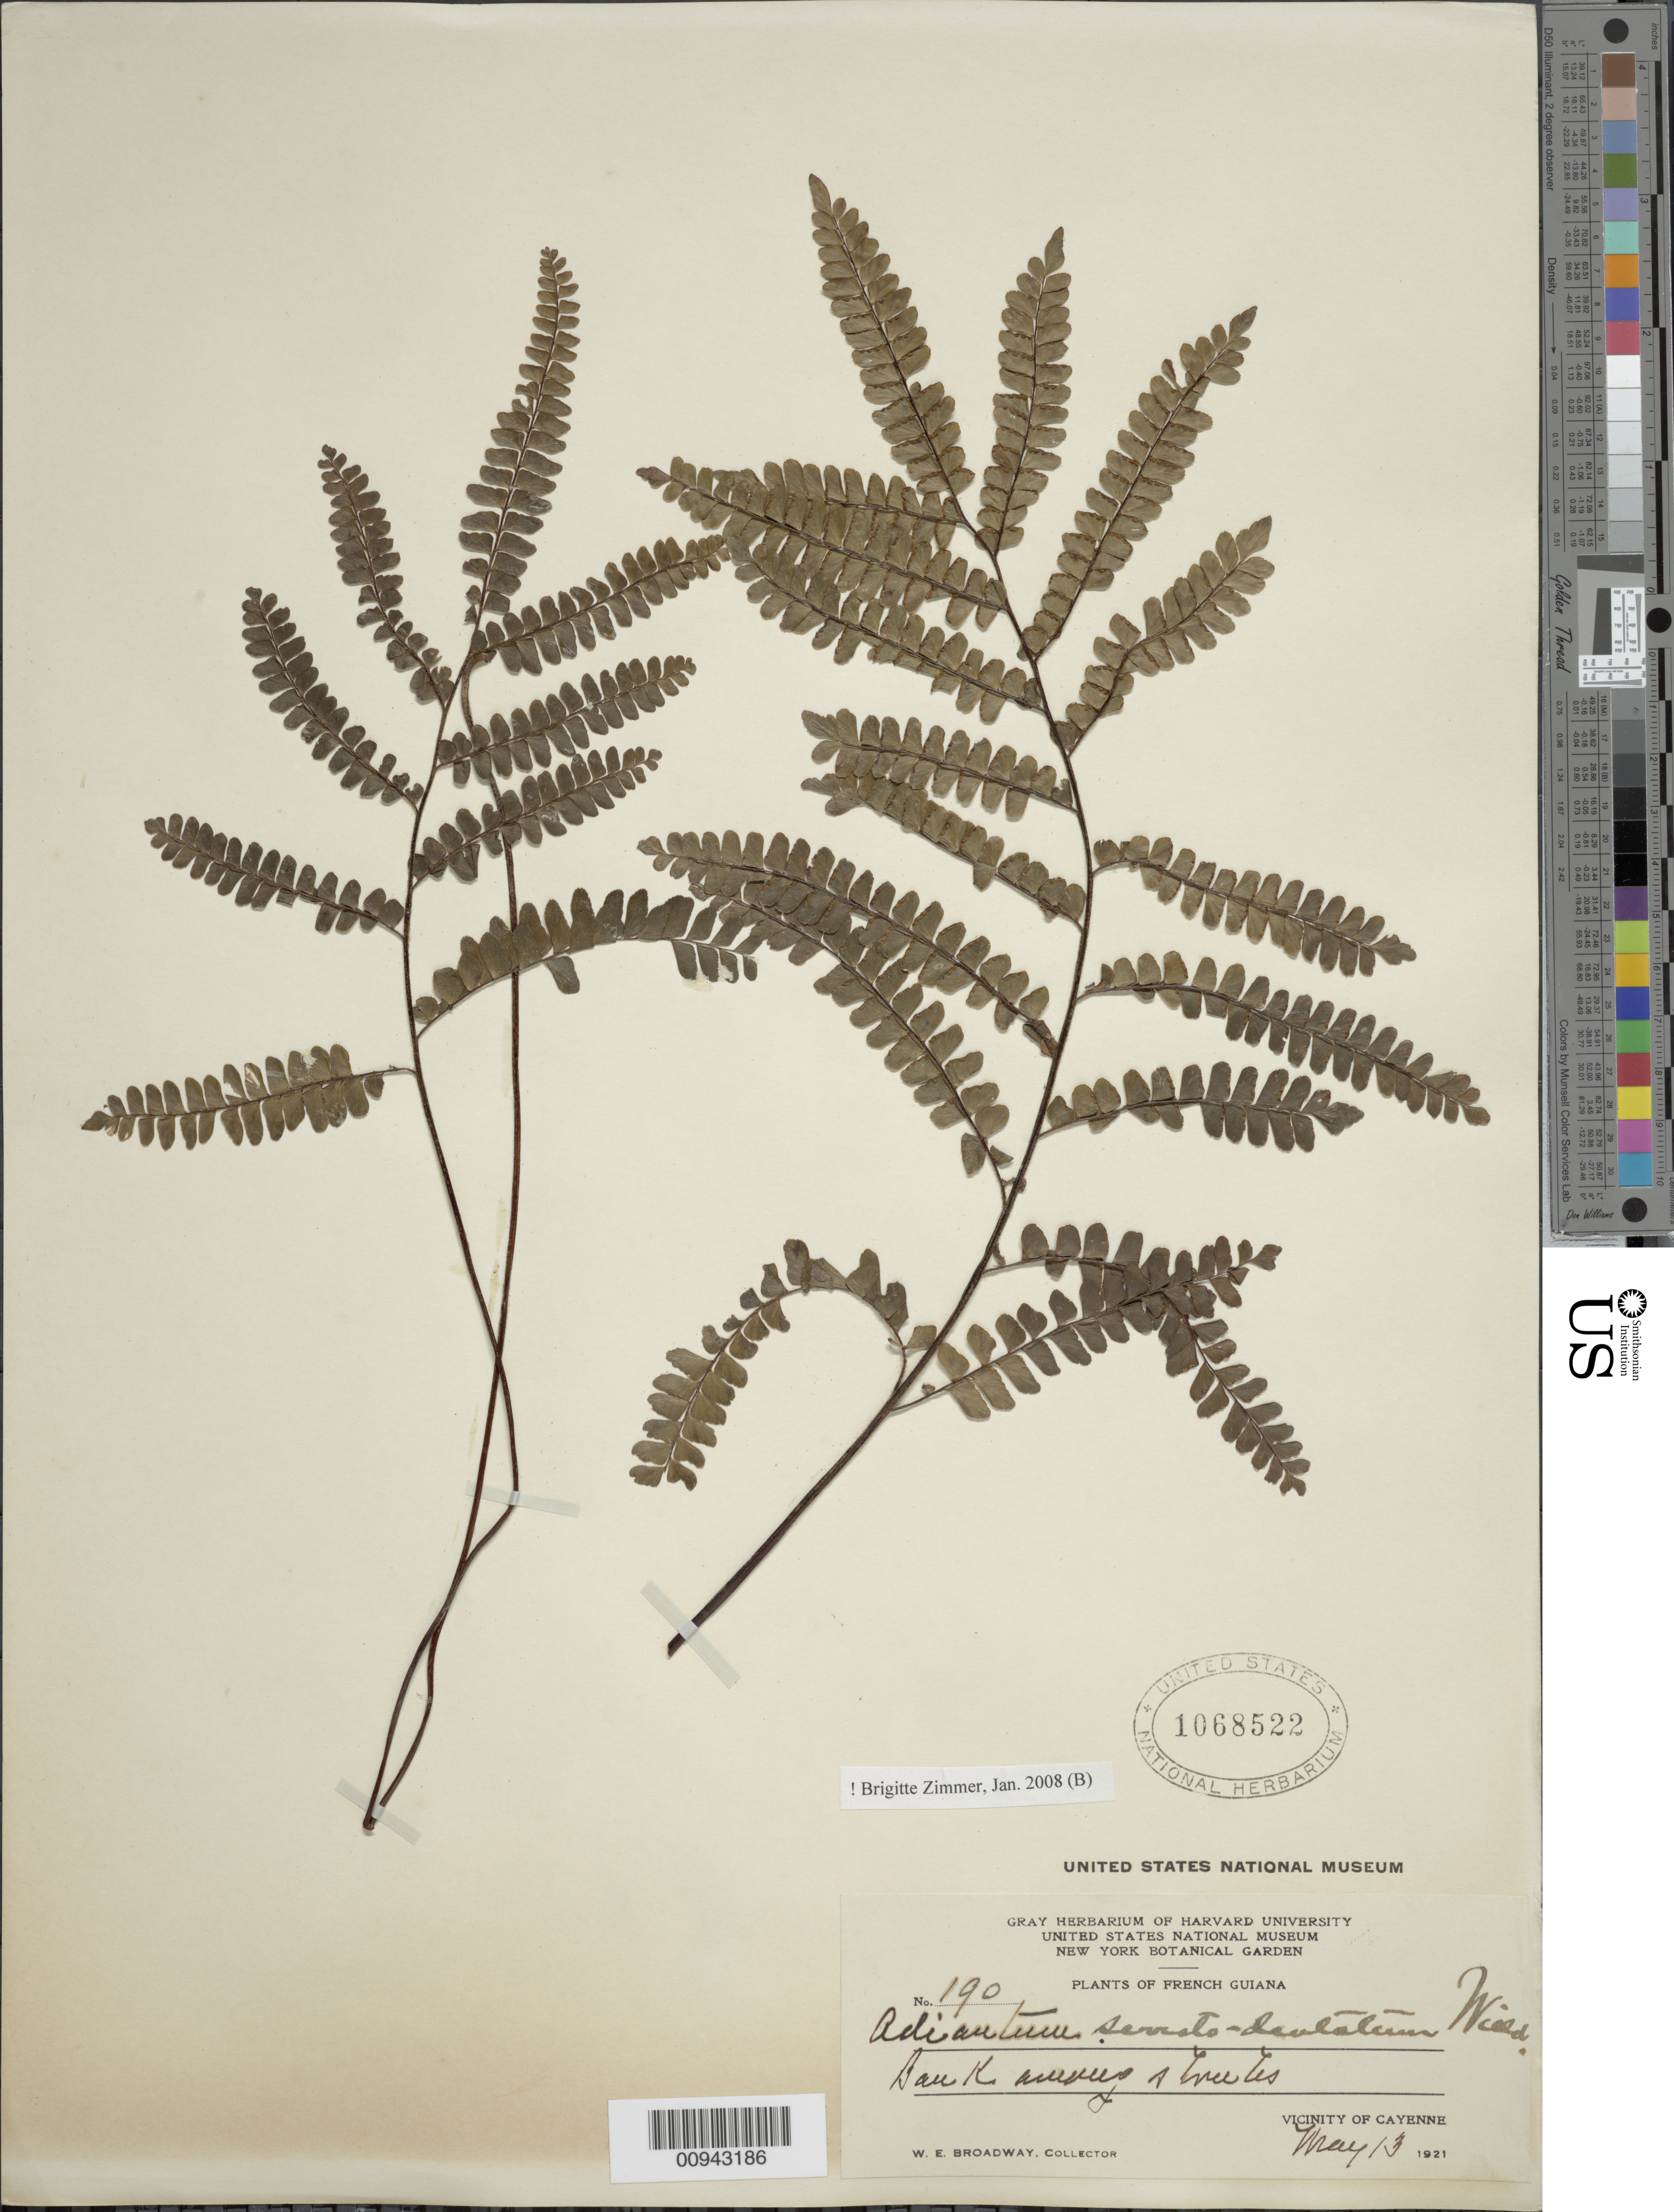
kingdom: Plantae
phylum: Tracheophyta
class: Polypodiopsida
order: Polypodiales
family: Pteridaceae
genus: Adiantum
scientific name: Adiantum serratodentatum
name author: Humb. & Bonpl. ex Willd.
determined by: Zimmer, B.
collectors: W. E. Broadway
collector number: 190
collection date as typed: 13-May-21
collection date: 1921-05-13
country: French Guiana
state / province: Cayenne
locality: Cayenne, vic.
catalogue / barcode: US 1068522